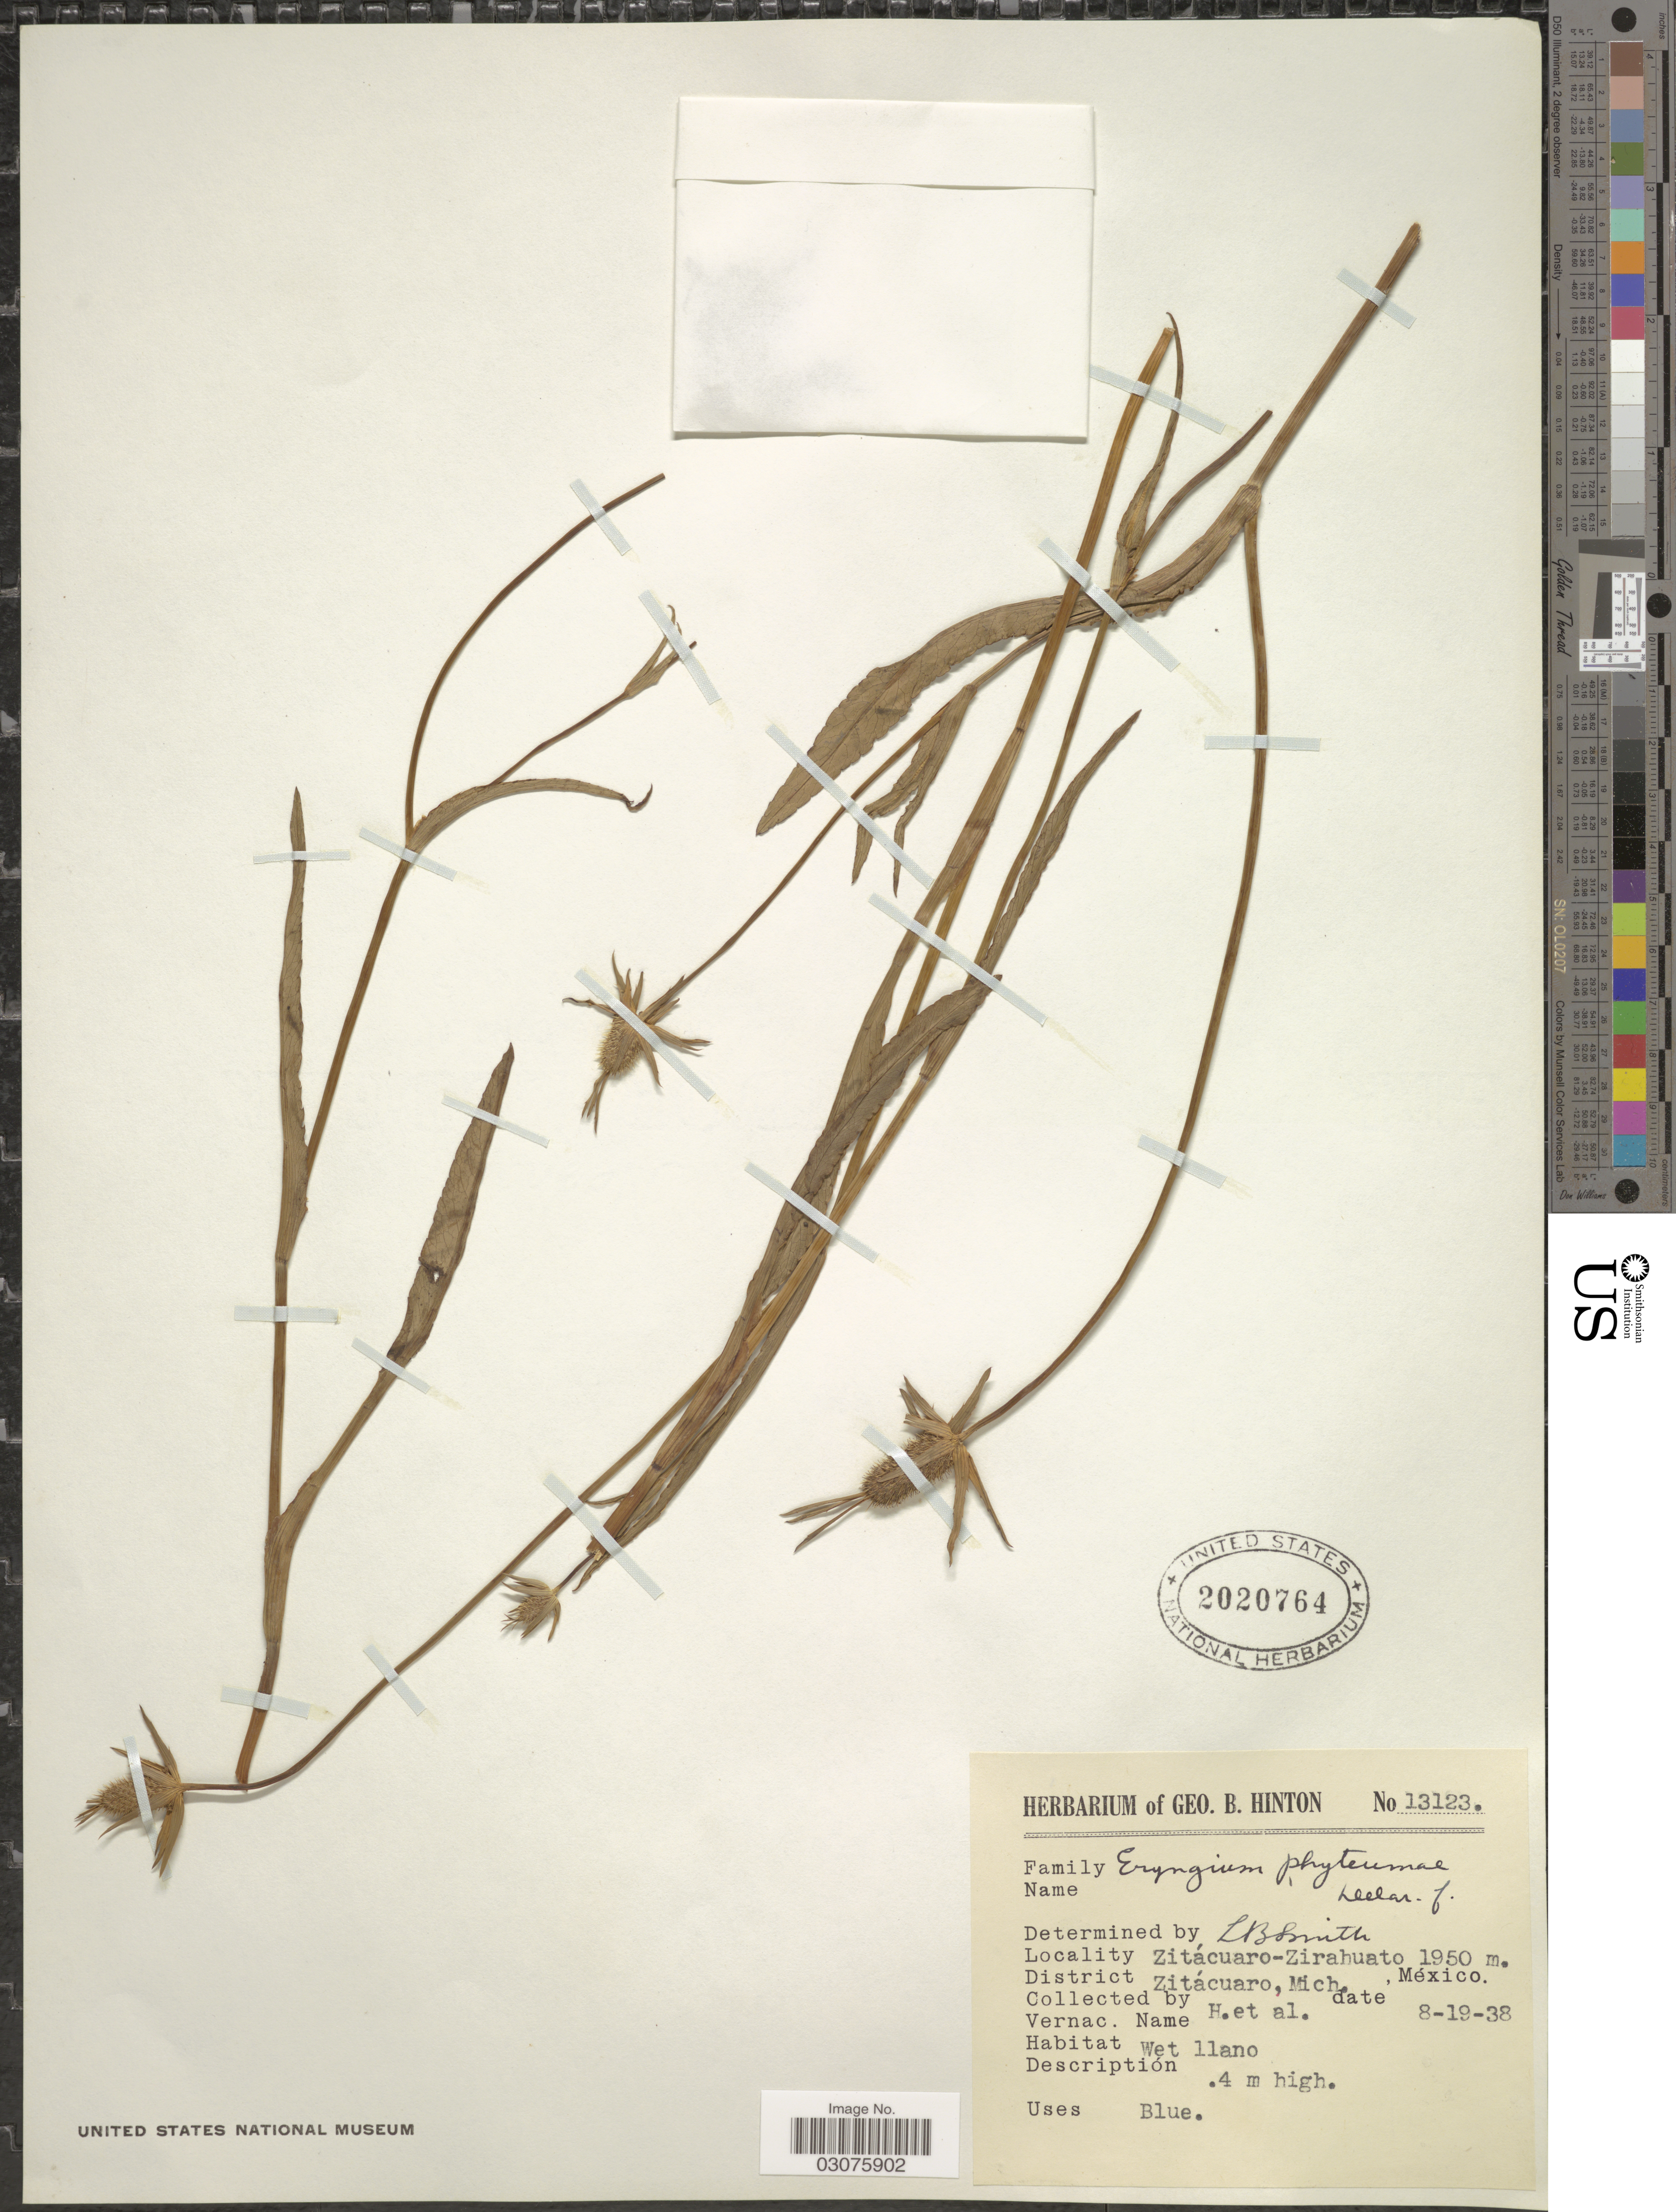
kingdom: Plantae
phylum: Tracheophyta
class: Magnoliopsida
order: Apiales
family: Apiaceae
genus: Eryngium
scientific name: Eryngium phyteumae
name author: F. Delaroche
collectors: G. B. Hinton & et al.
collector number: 13123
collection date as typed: Transcribed d/m/y: 19/8/38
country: Mexico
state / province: Michoacán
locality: Zitácuaro-Zirahuato. District Zitácuaro.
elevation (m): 1950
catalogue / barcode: US 2020764